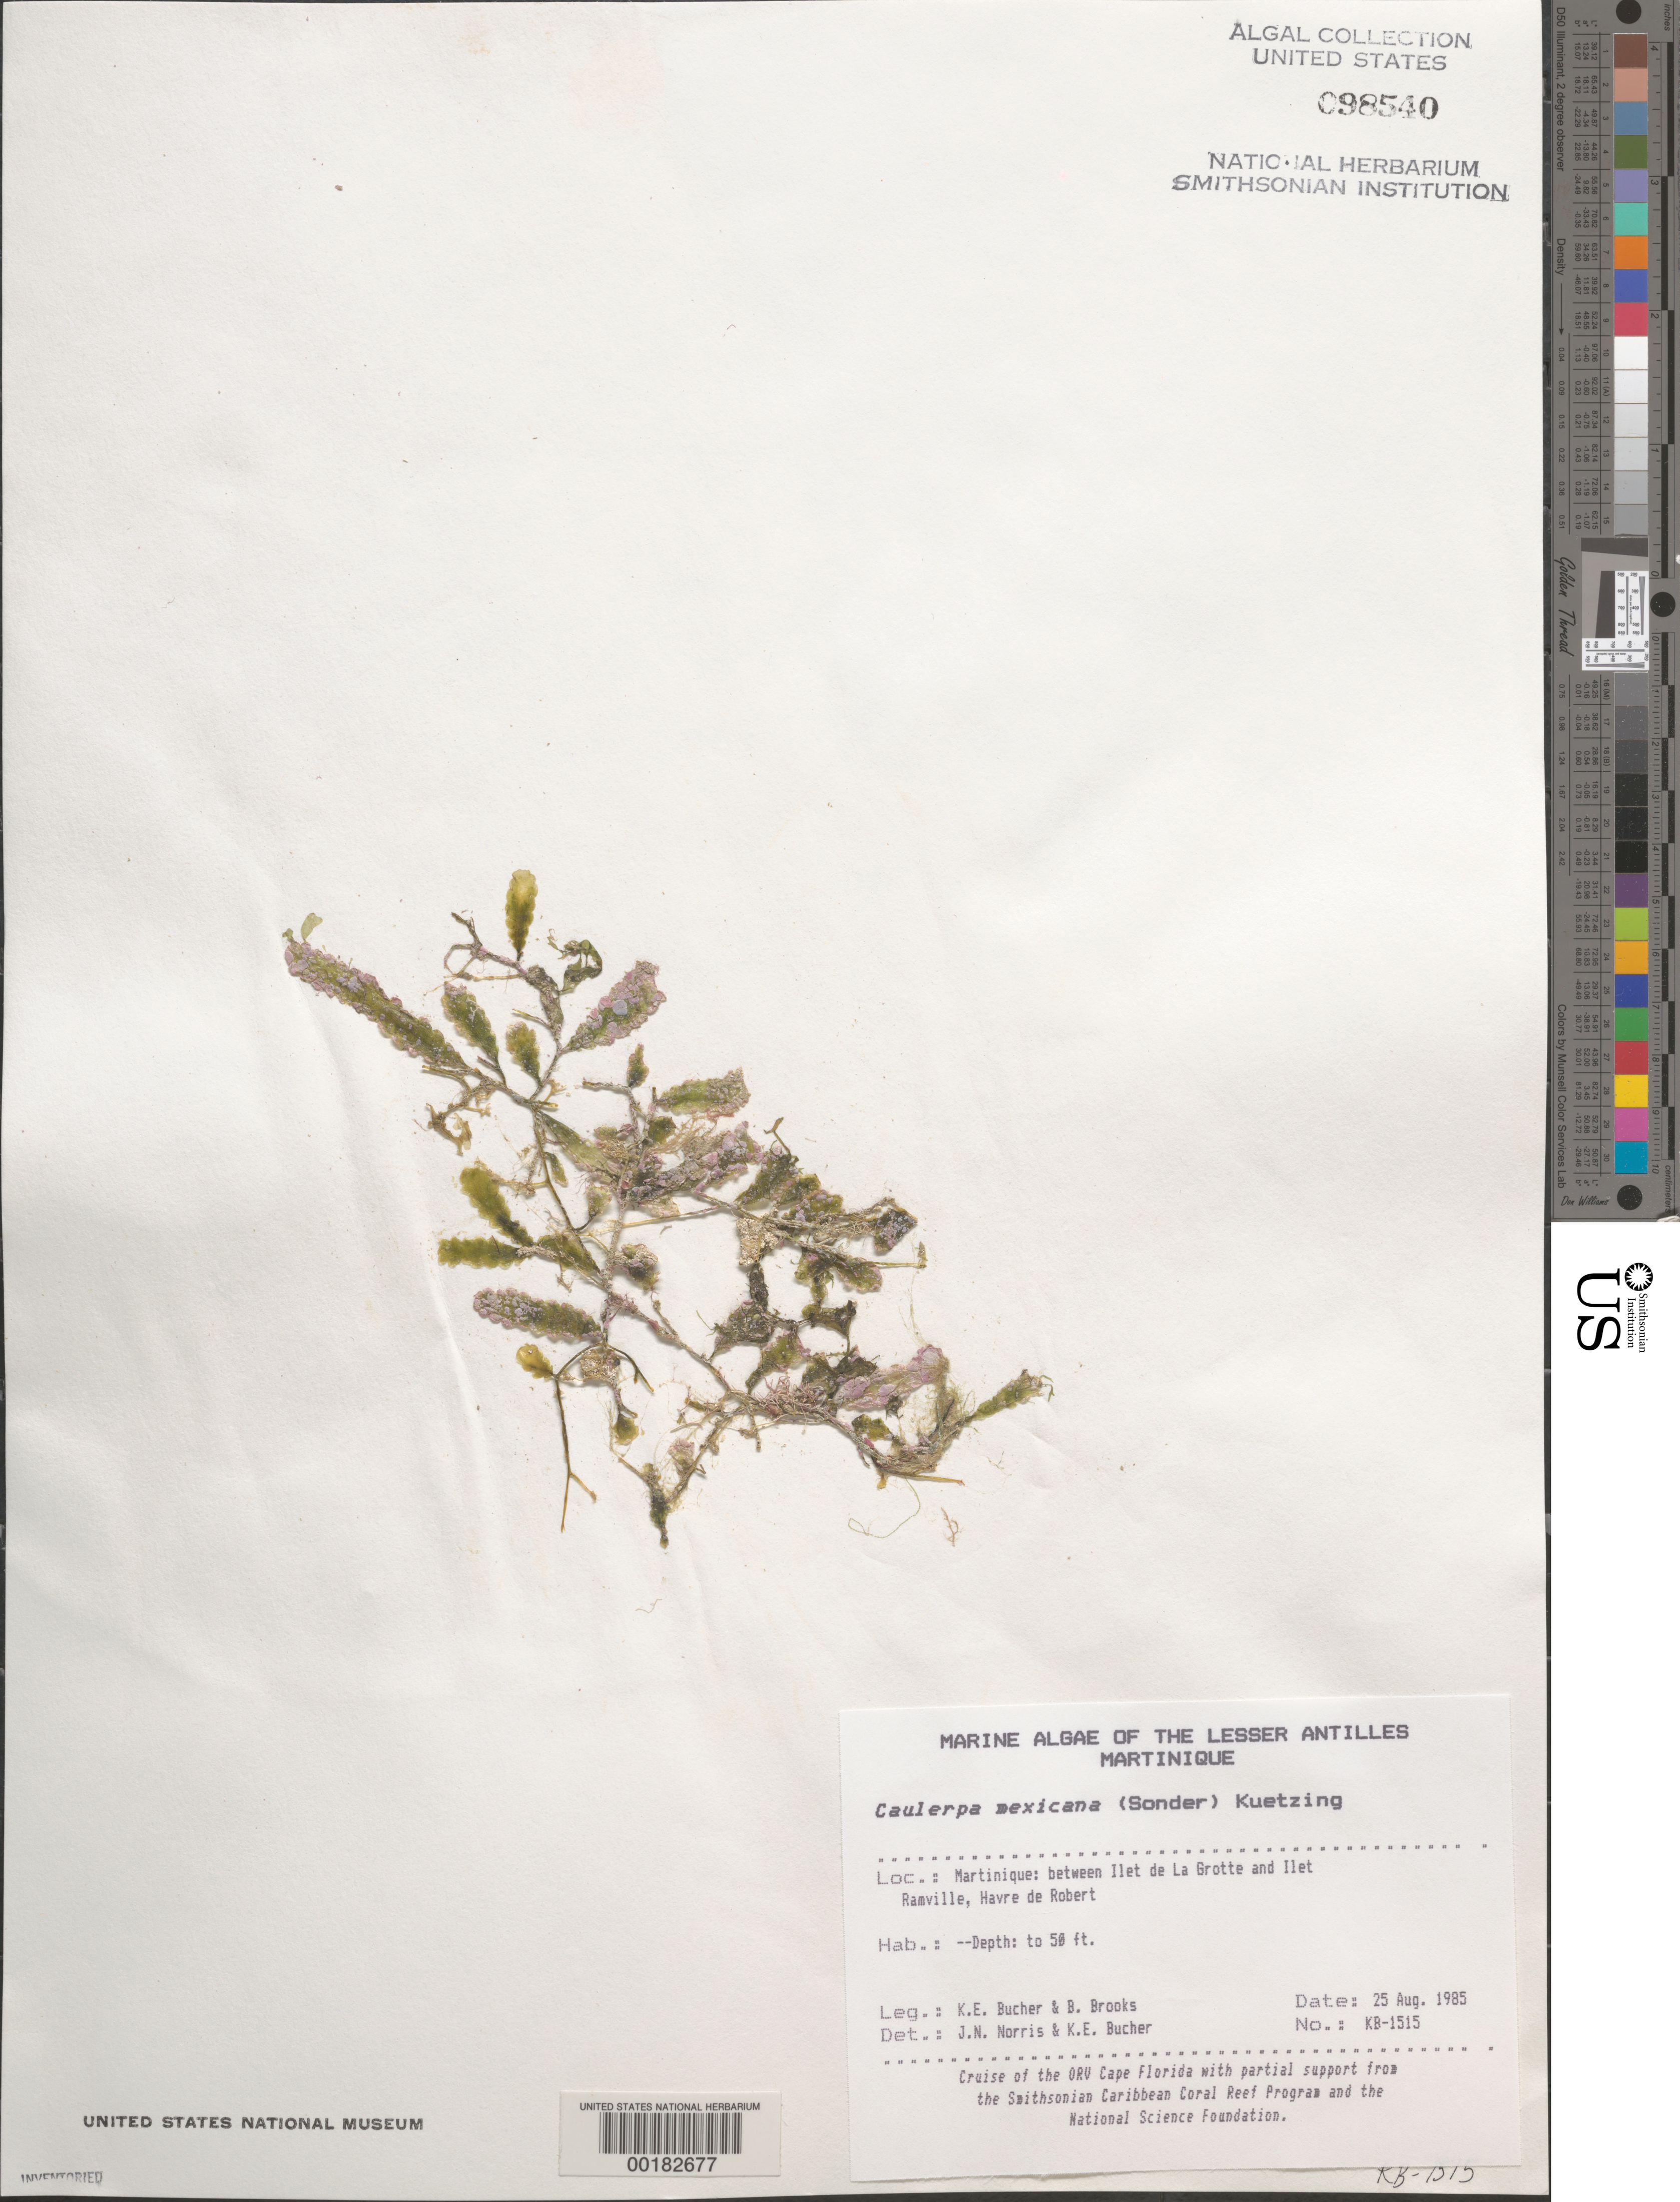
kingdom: Plantae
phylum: Chlorophyta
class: Ulvophyceae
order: Bryopsidales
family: Caulerpaceae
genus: Caulerpa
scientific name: Caulerpa mexicana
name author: Sond. ex Kütz.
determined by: Norris, J. N.; Bucher, K. E.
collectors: K. E. Bucher & B. Brooks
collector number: Kb-1515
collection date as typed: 25 Aug 1985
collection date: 1985-08-25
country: Martinique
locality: Havre du Robert, between Ilet de La Grotte and Ilet de Ramville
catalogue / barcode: US 98540